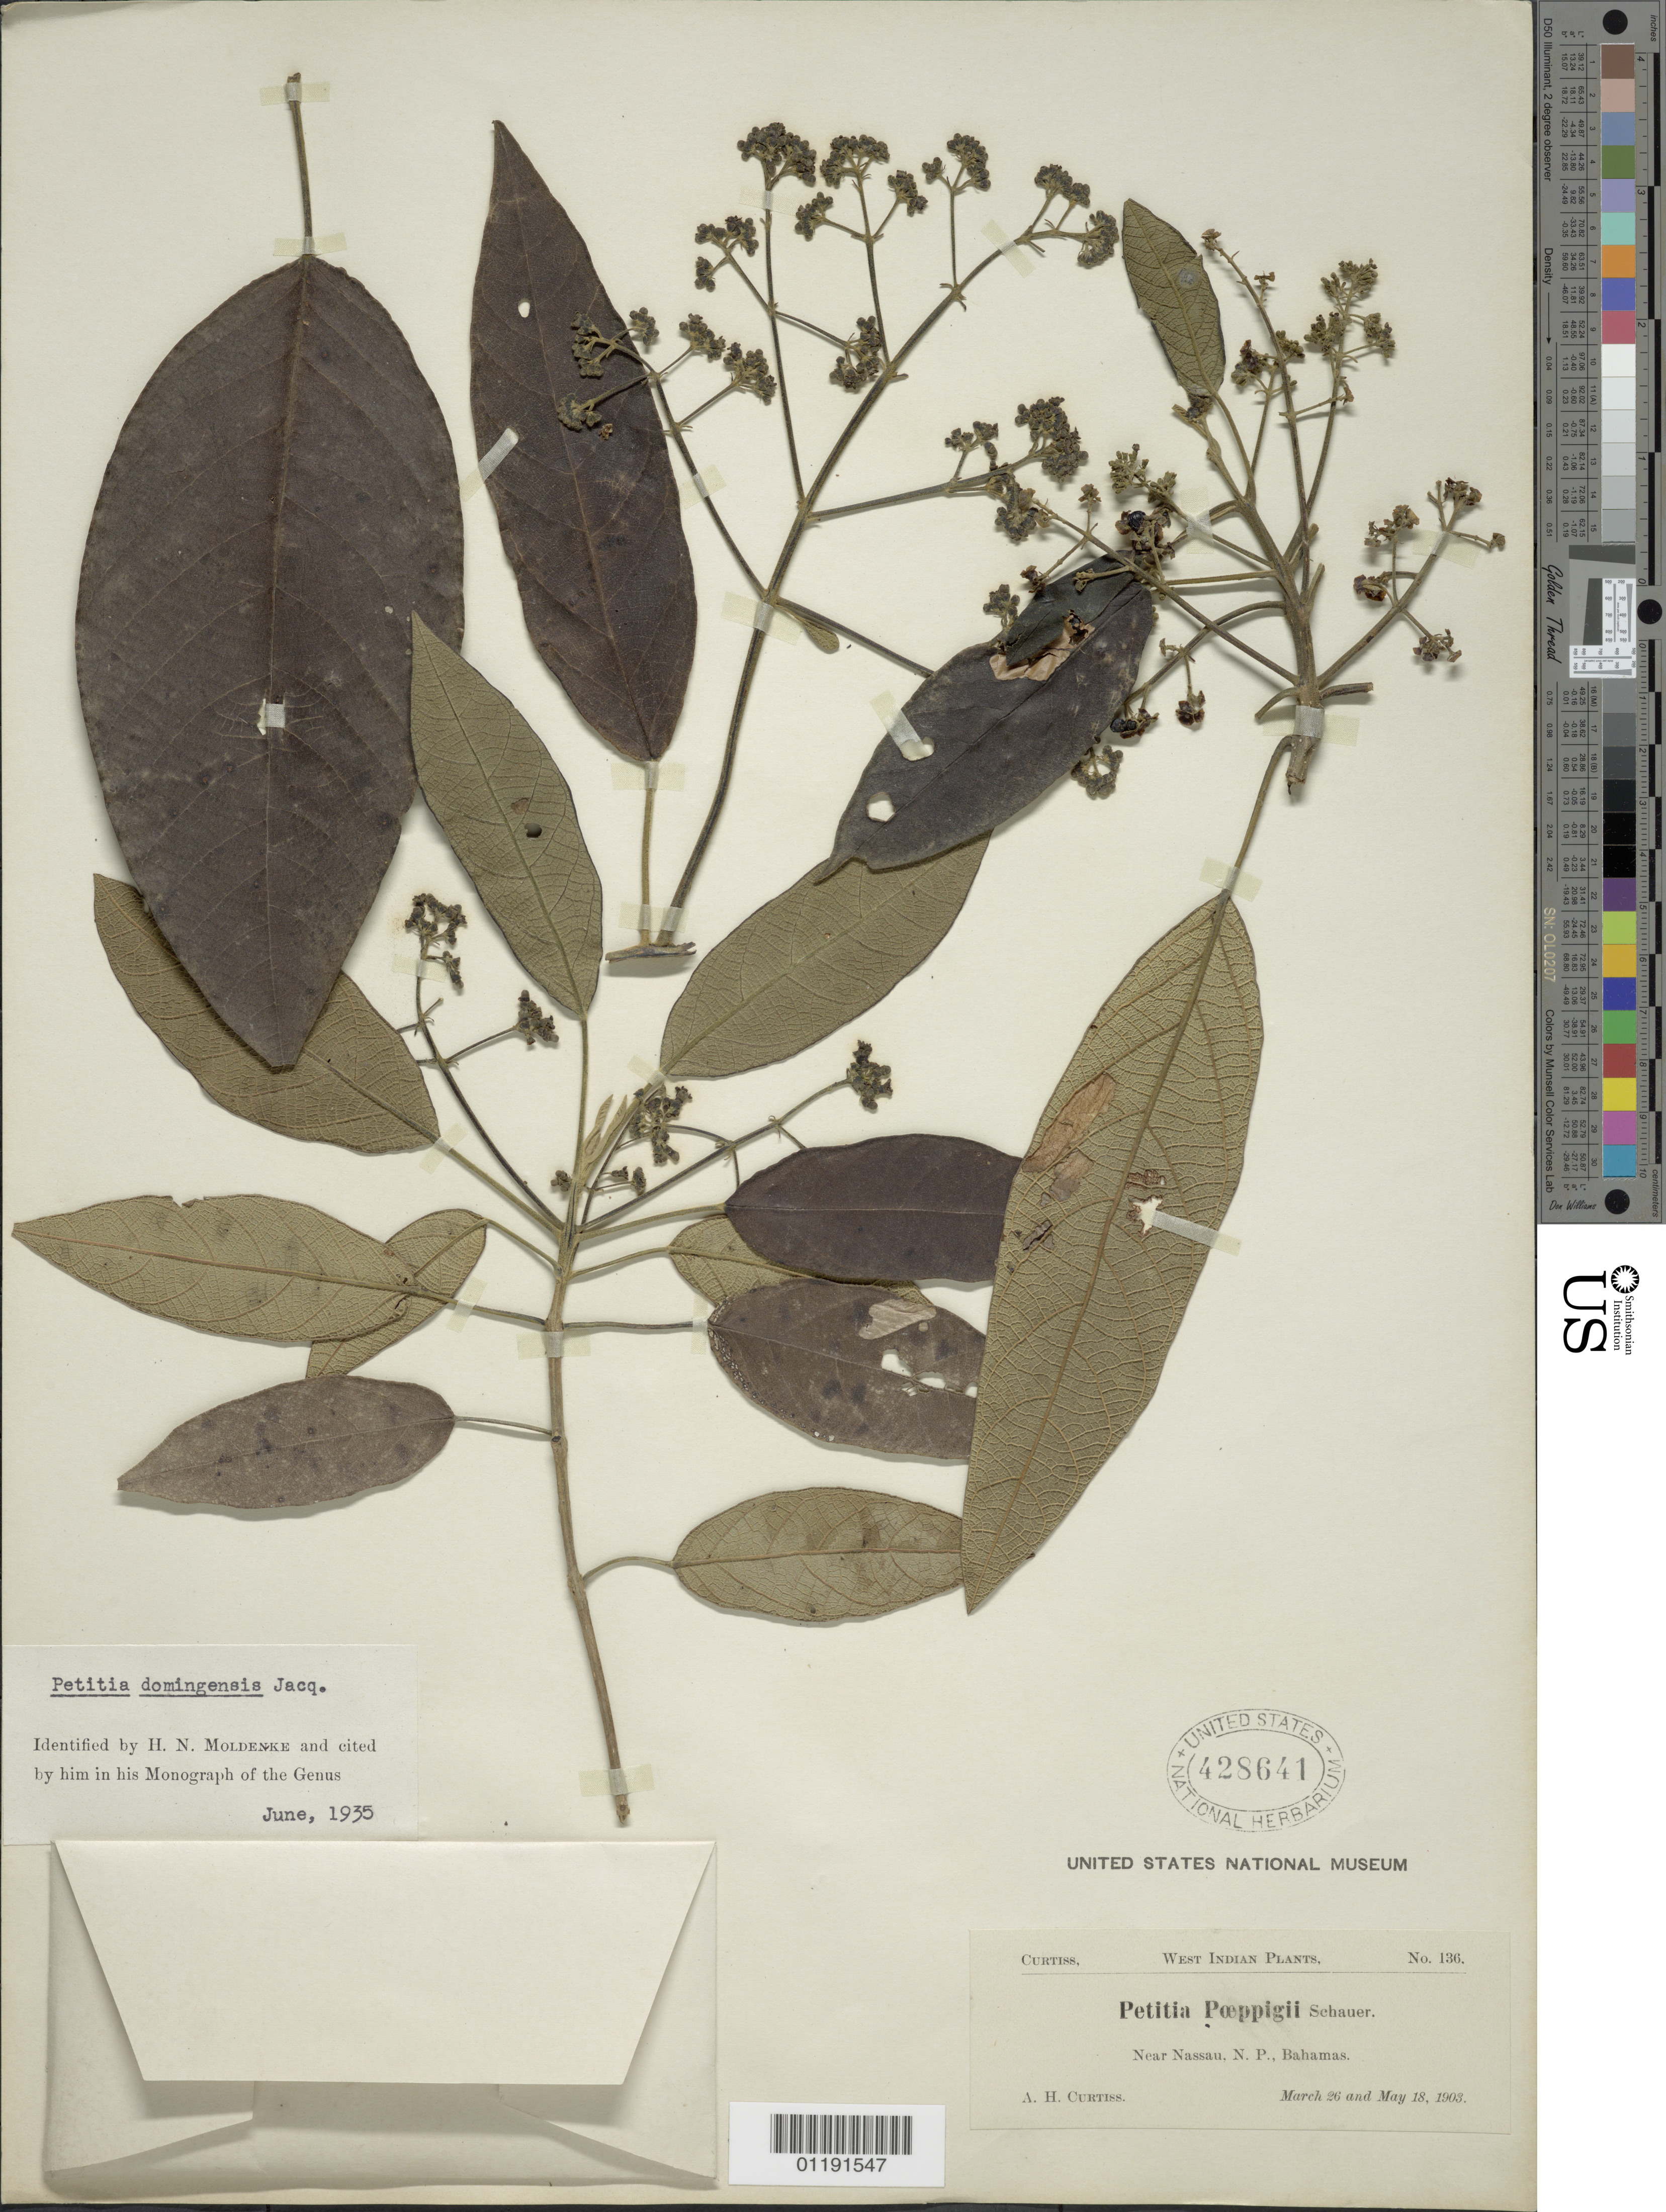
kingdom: Plantae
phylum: Tracheophyta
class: Magnoliopsida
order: Lamiales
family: Lamiaceae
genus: Petitia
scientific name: Petitia domingensis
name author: Jacq.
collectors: A. H. Curtiss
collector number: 136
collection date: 1903-03-26,1903-05-18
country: Bahamas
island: Nassau Island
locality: Near Nassau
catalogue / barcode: US 428641